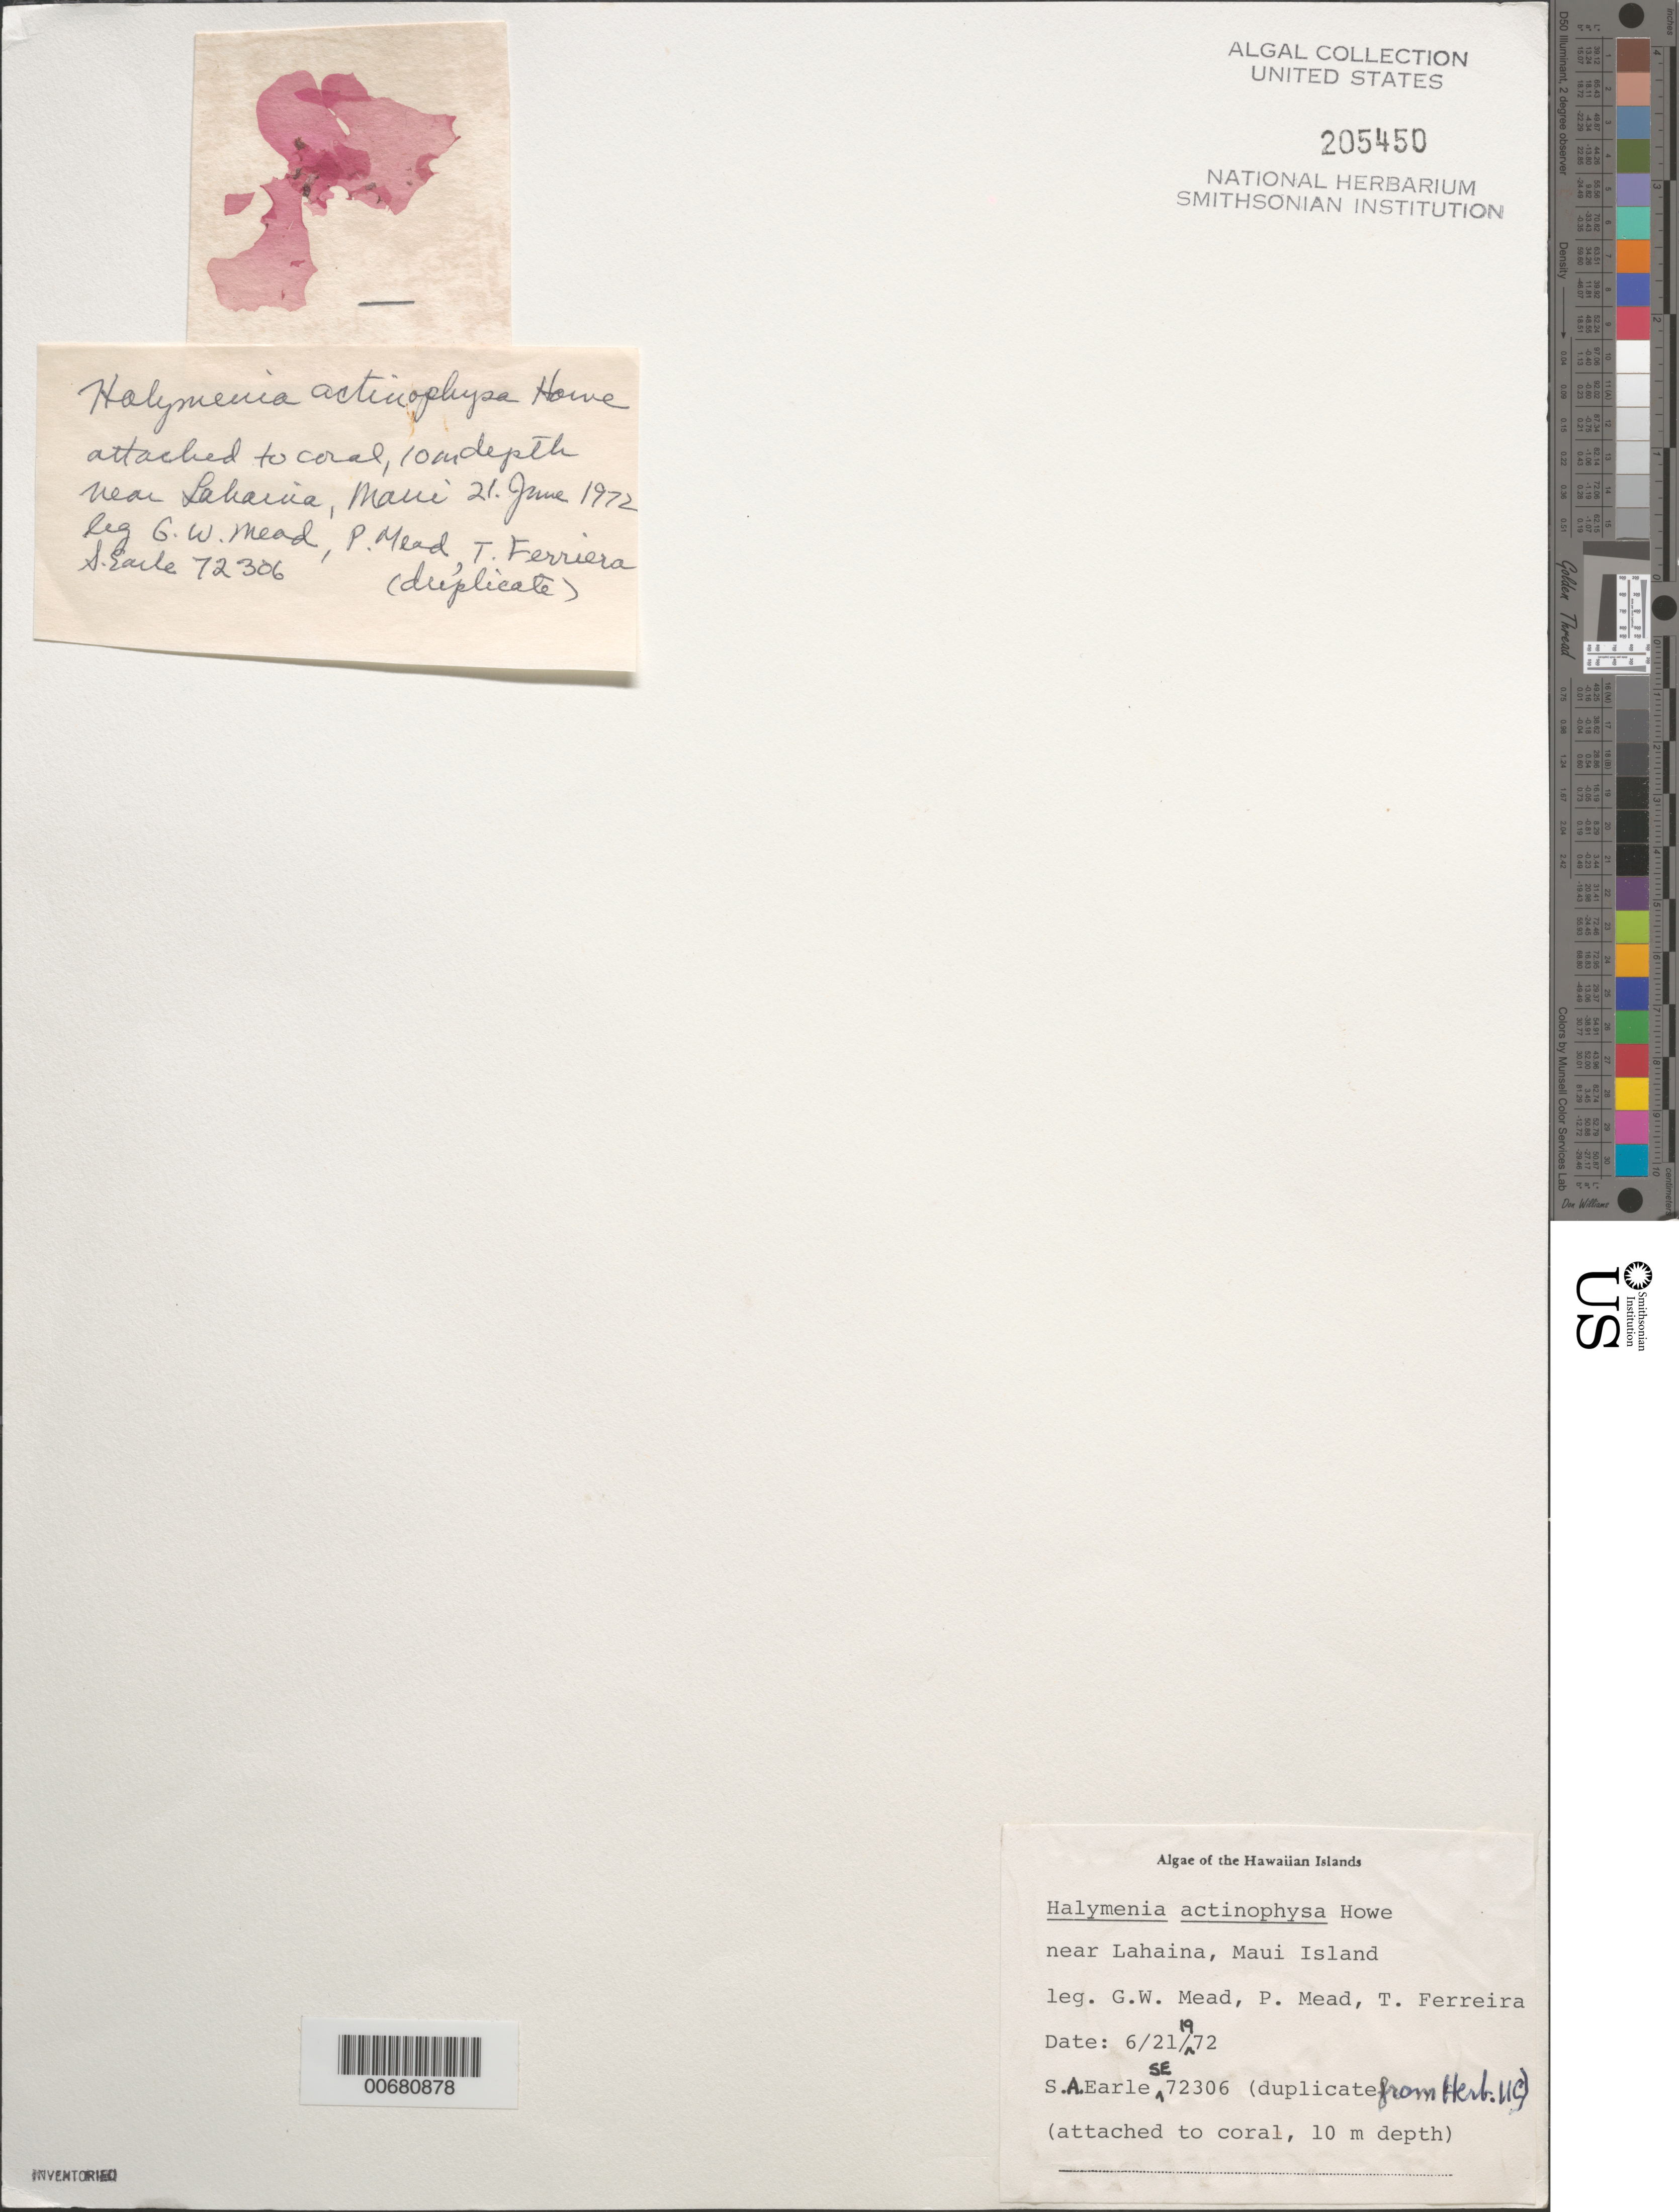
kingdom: Plantae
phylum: Rhodophyta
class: Florideophyceae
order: Halymeniales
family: Halymeniaceae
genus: Halymenia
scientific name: Halymenia actinophysa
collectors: G. W. Mead, P. Mead & T. Ferreira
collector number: SE 72306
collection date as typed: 21 Jun 1972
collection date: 1972-06-21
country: United States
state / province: Hawaii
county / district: Maui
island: Maui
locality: Near Lahaina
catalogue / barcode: US 205450